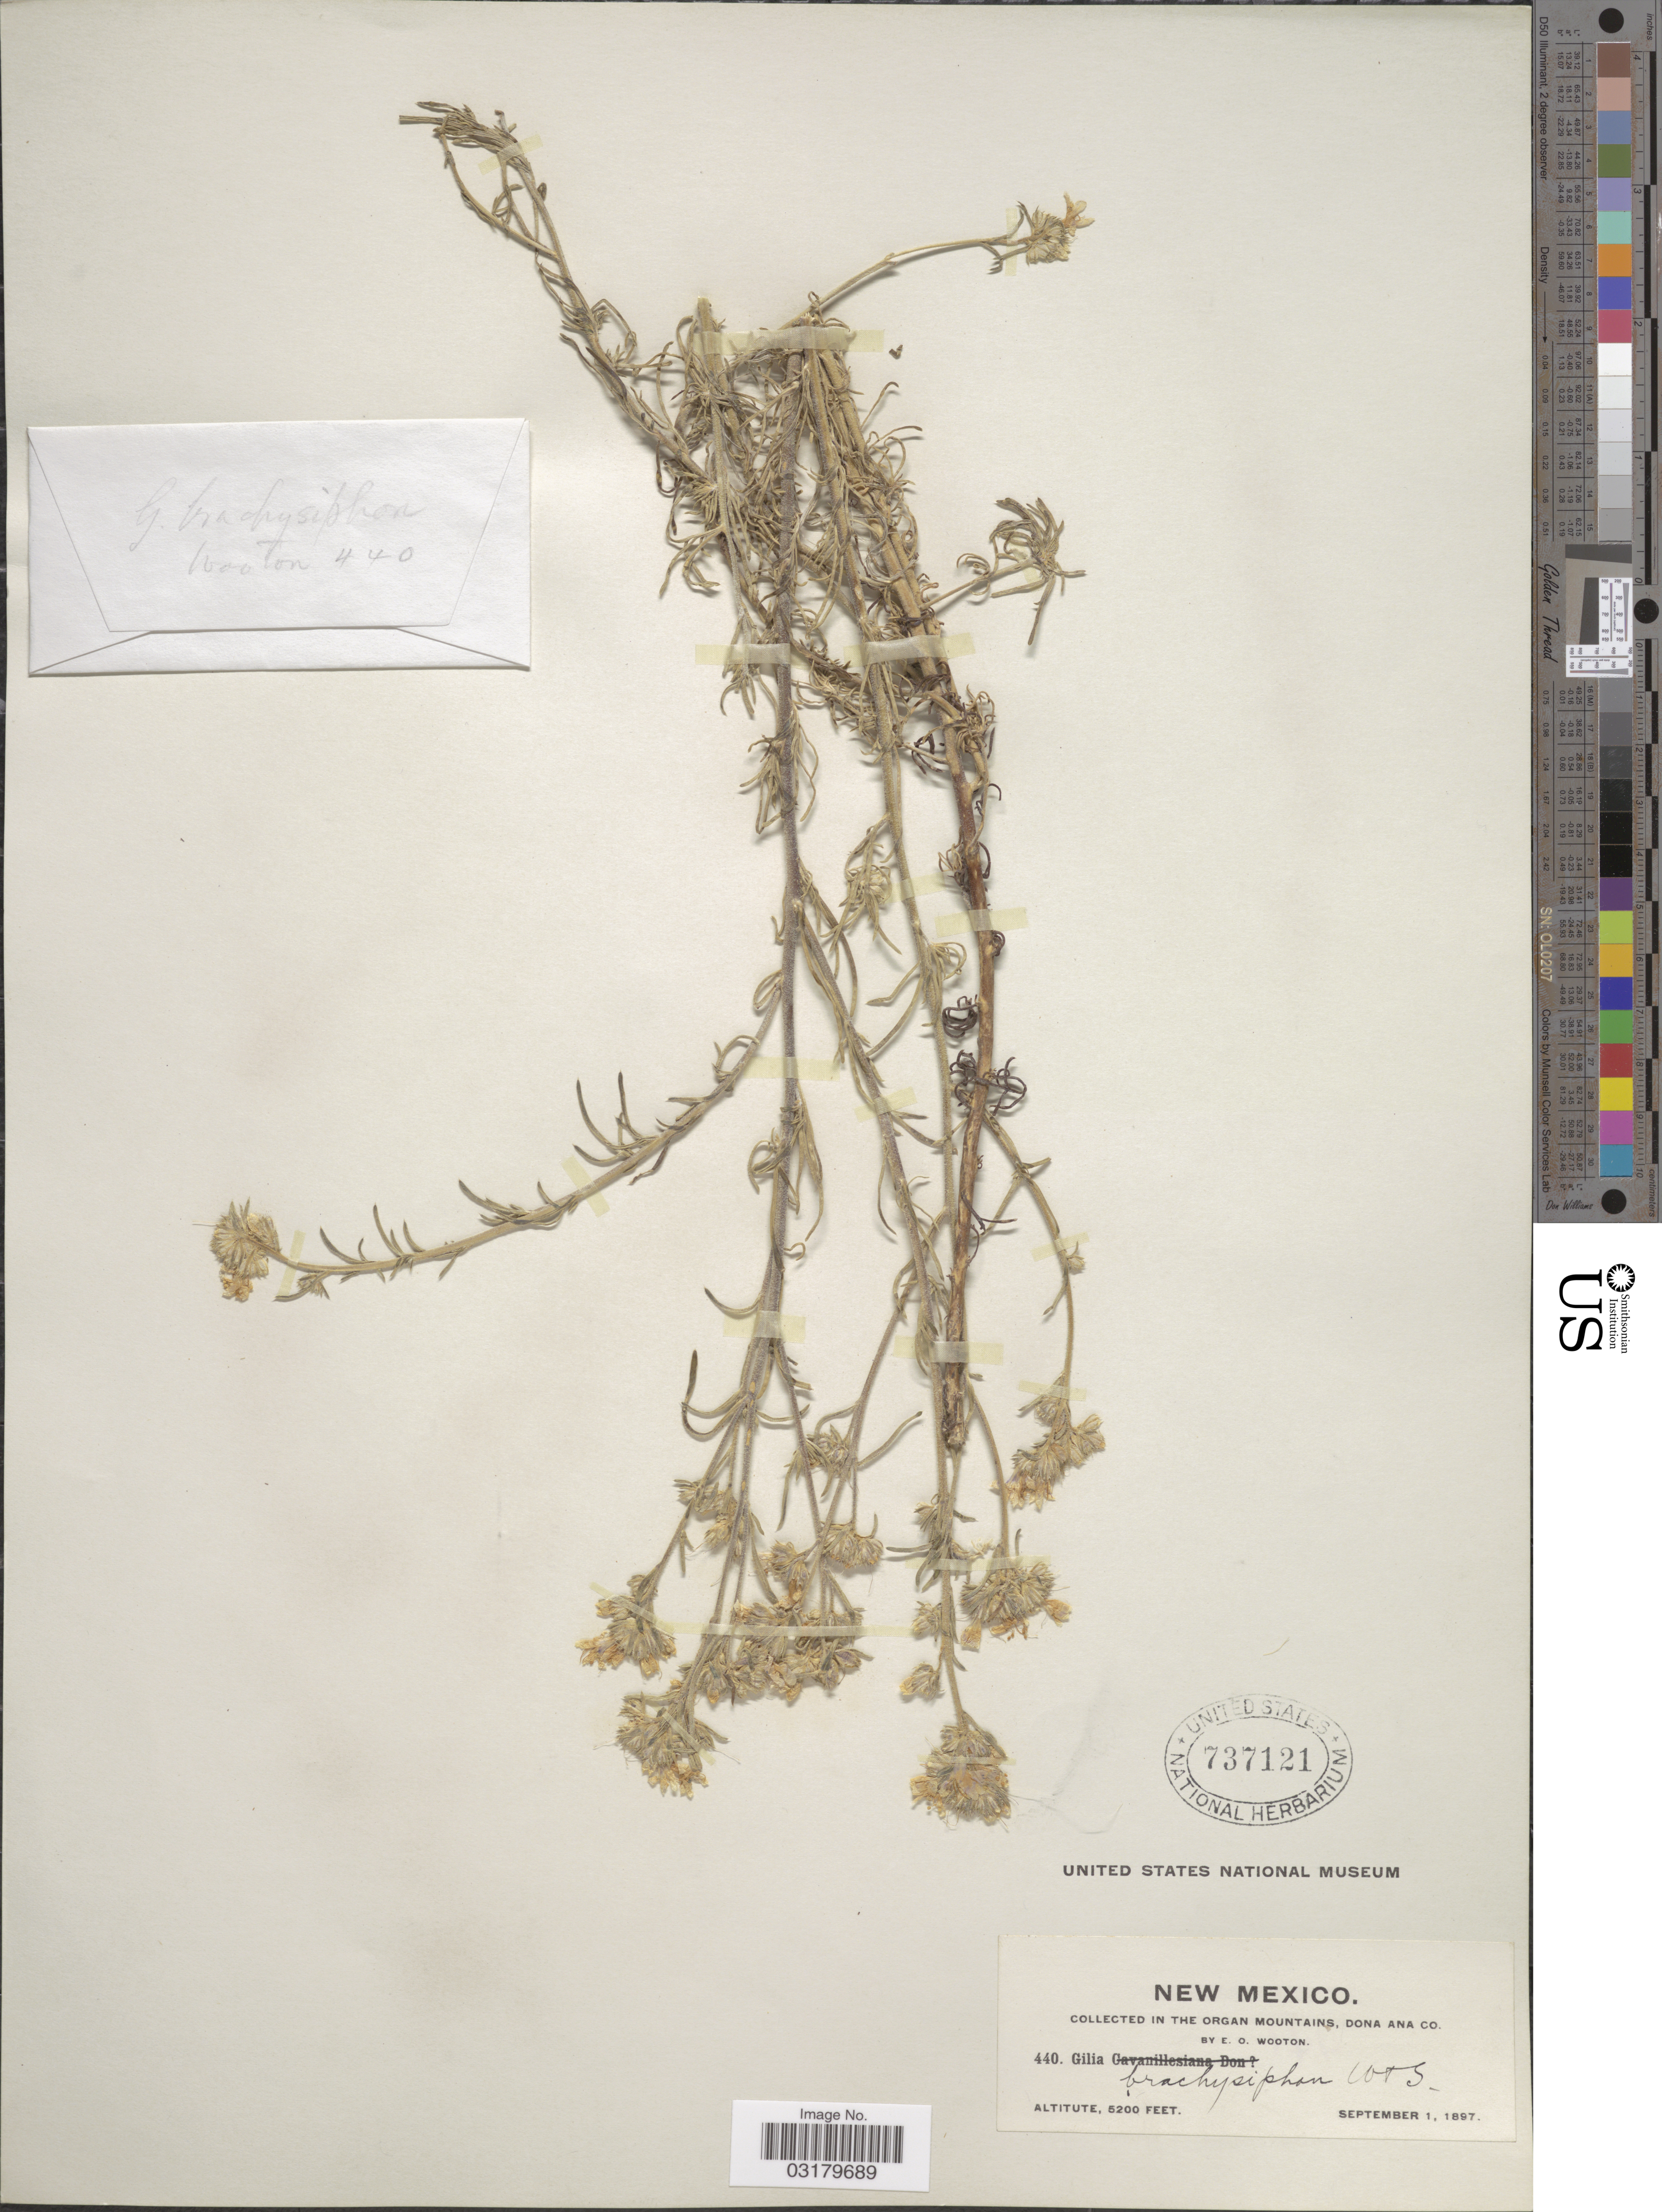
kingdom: Plantae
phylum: Tracheophyta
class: Magnoliopsida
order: Ericales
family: Polemoniaceae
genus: Ipomopsis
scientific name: Ipomopsis polyantha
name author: (Rydb.) V.E. Grant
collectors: E. O. Wooton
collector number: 440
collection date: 1897-09-01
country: United States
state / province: New Mexico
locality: In the Organ Mountains, Dona Ana Co.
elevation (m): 1585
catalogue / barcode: US 737121